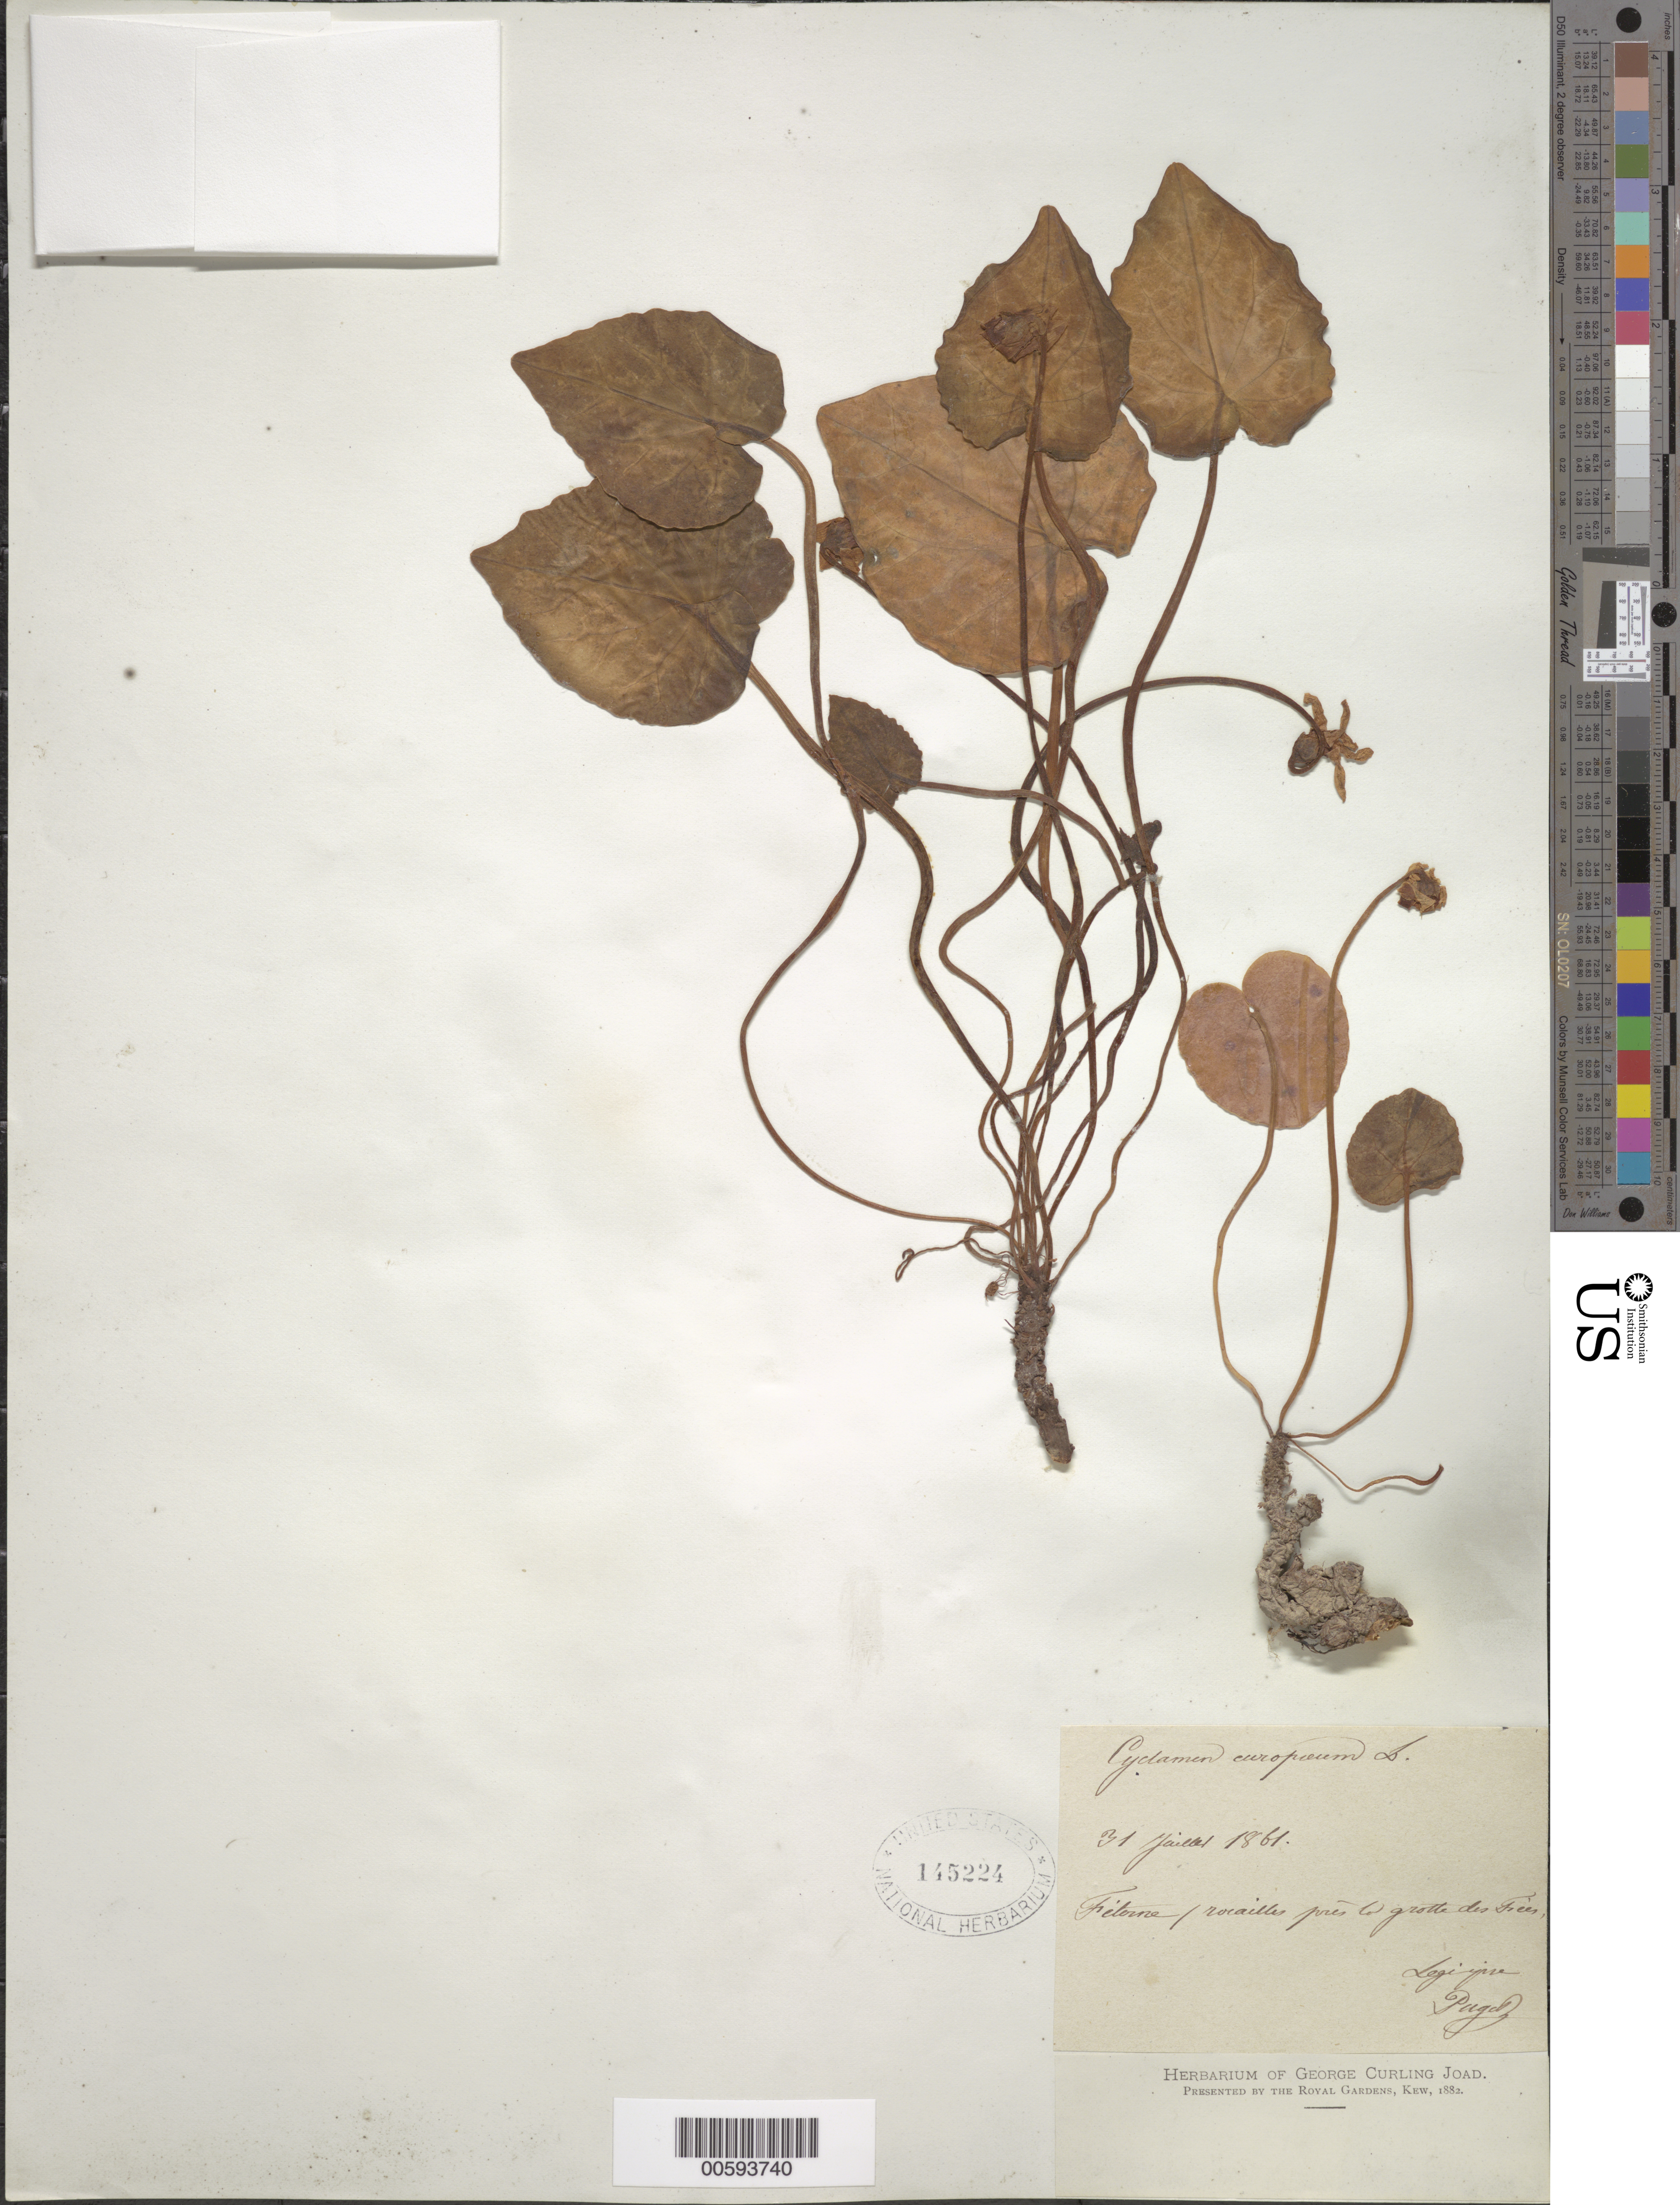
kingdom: Plantae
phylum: Tracheophyta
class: Magnoliopsida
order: Ericales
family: Primulaceae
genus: Cyclamen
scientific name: Cyclamen europaeum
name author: L.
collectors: -. Page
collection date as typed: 31 Jul 1861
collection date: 1861-07-31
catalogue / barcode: US 145224